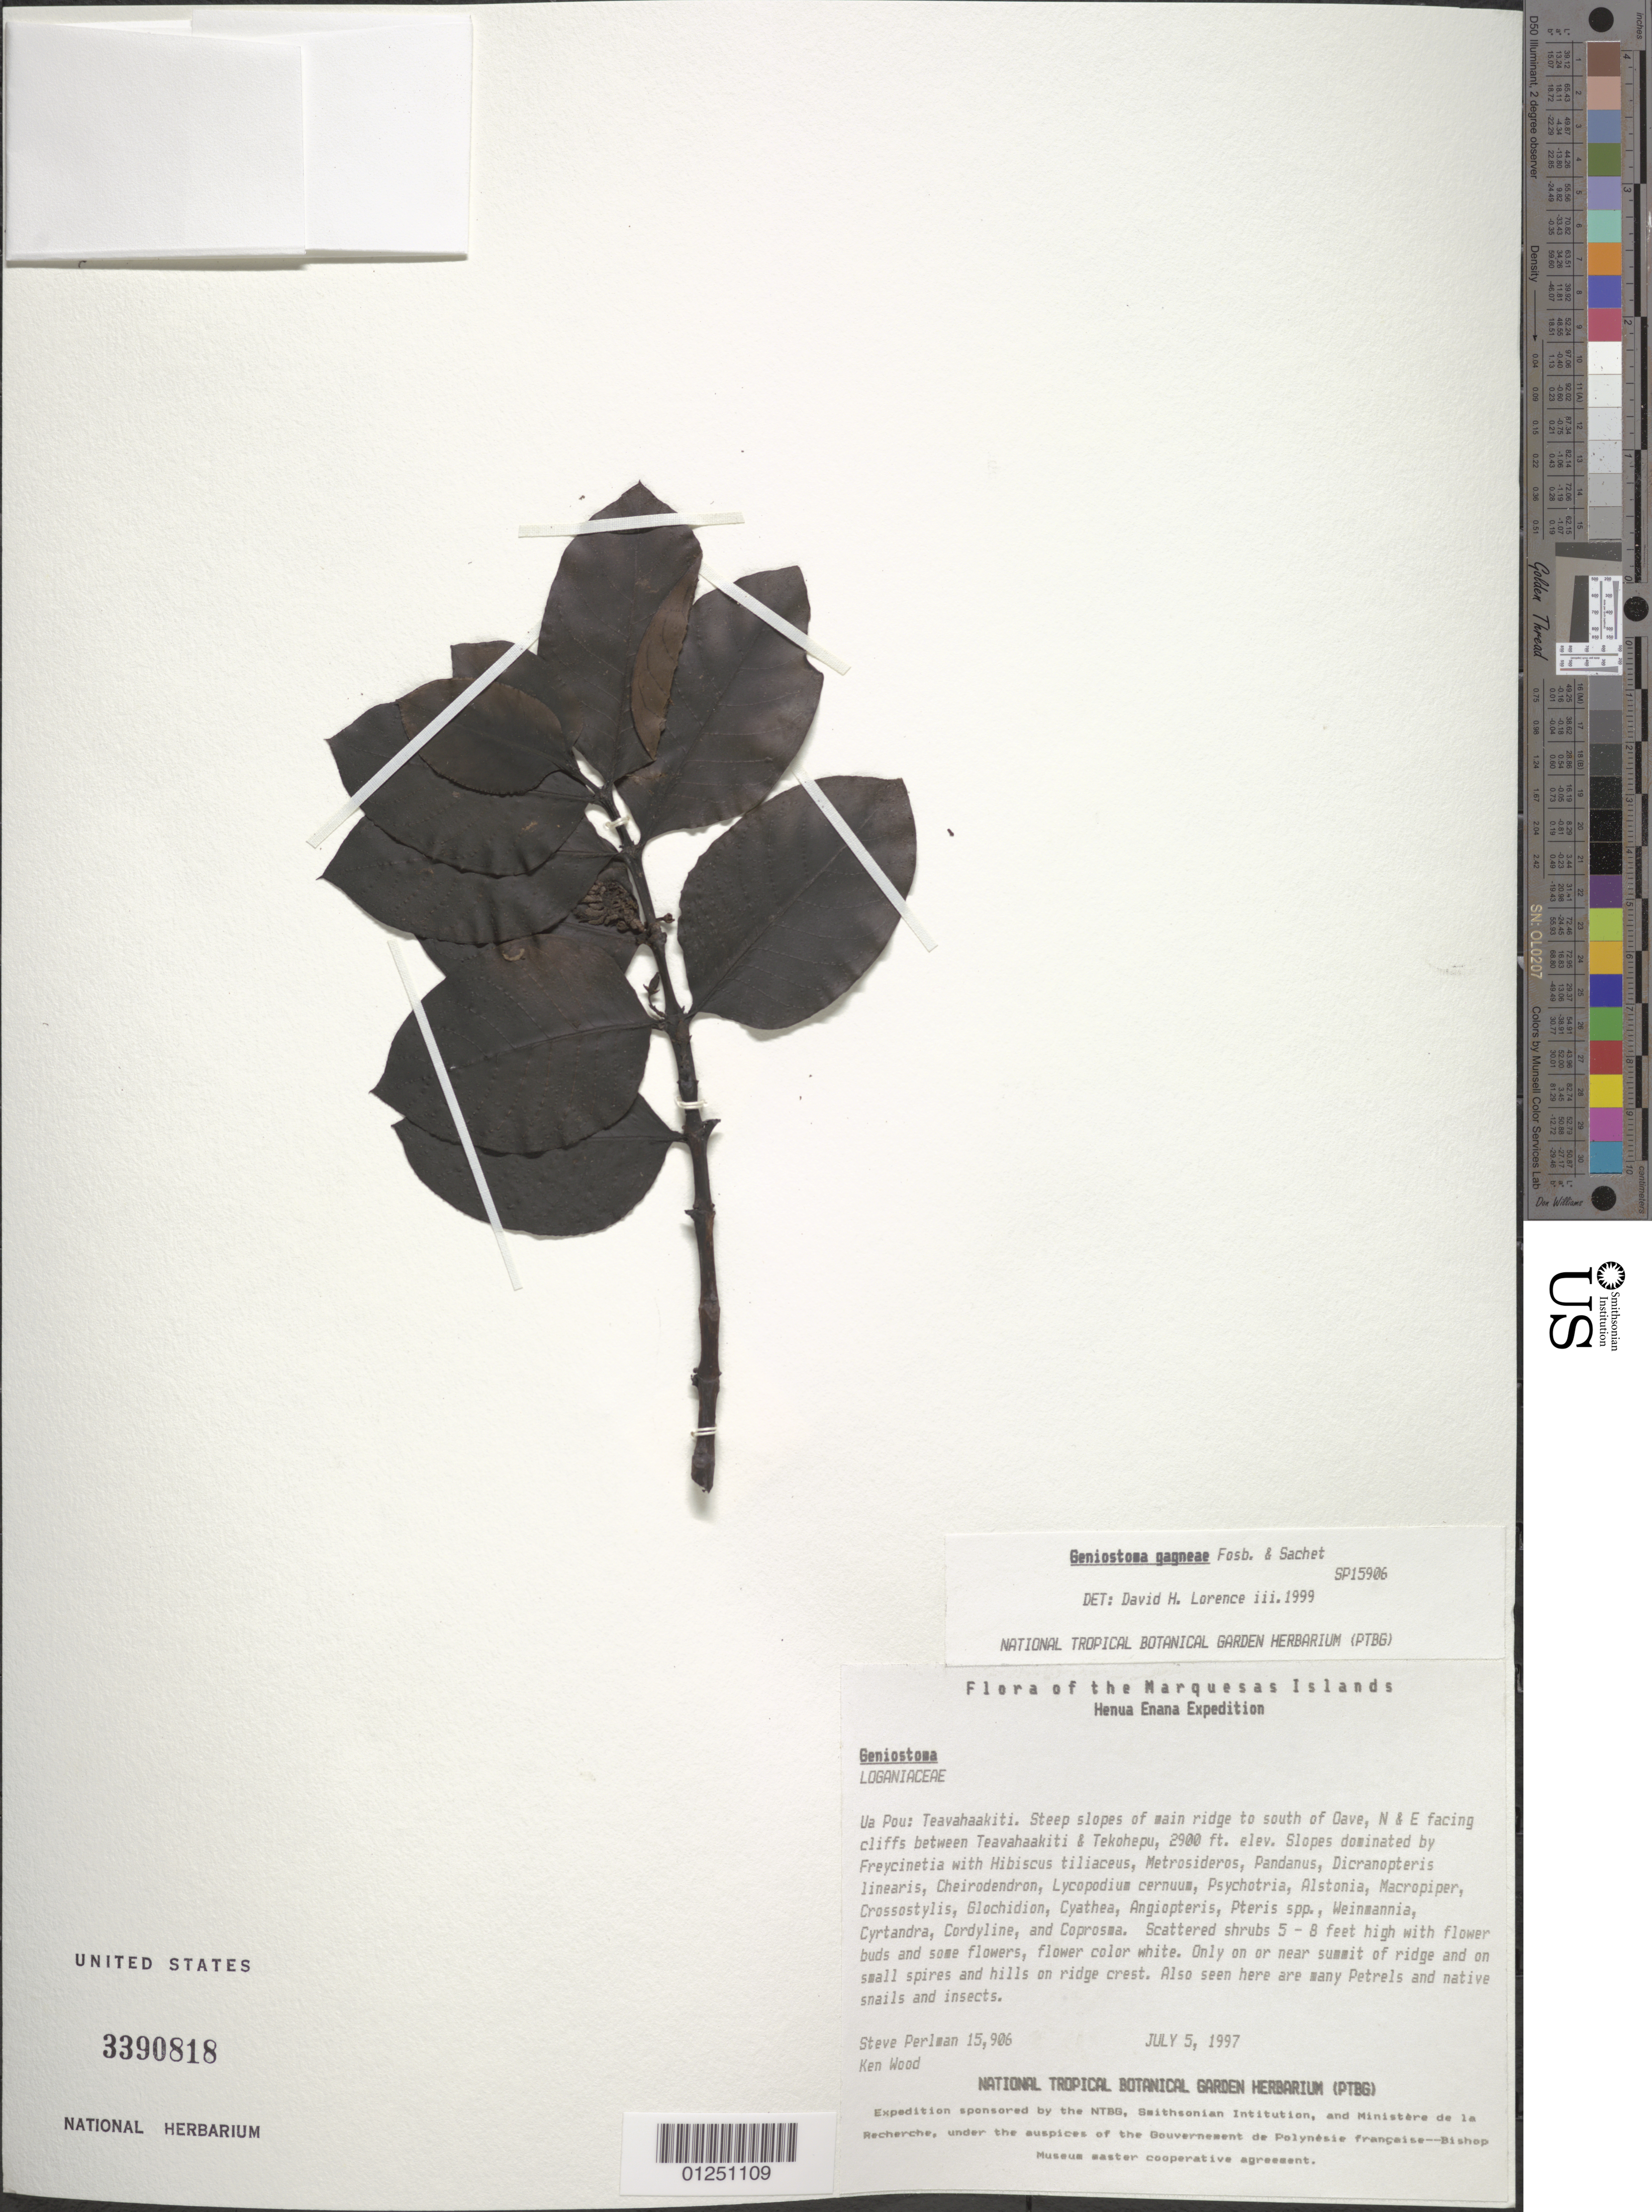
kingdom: Plantae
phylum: Tracheophyta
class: Magnoliopsida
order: Gentianales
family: Loganiaceae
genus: Geniostoma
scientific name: Geniostoma gagneae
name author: Fosberg & Sachet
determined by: Lorence, David H., (PTBG), National Tropical Botanical Garden (UNITED STATES)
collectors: S. P. Perlman & K. R. Wood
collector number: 15906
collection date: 1997-07-05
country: French Polynesia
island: Ua Pou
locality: Teavahaakiti, steep slopes of main ridge to S of Oave, N & E facing cliffs between Teavahaakiti & Tekohepu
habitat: Only on or near summit of ridge and on small spires and hills on ridge crest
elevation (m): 884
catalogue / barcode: US 3390818